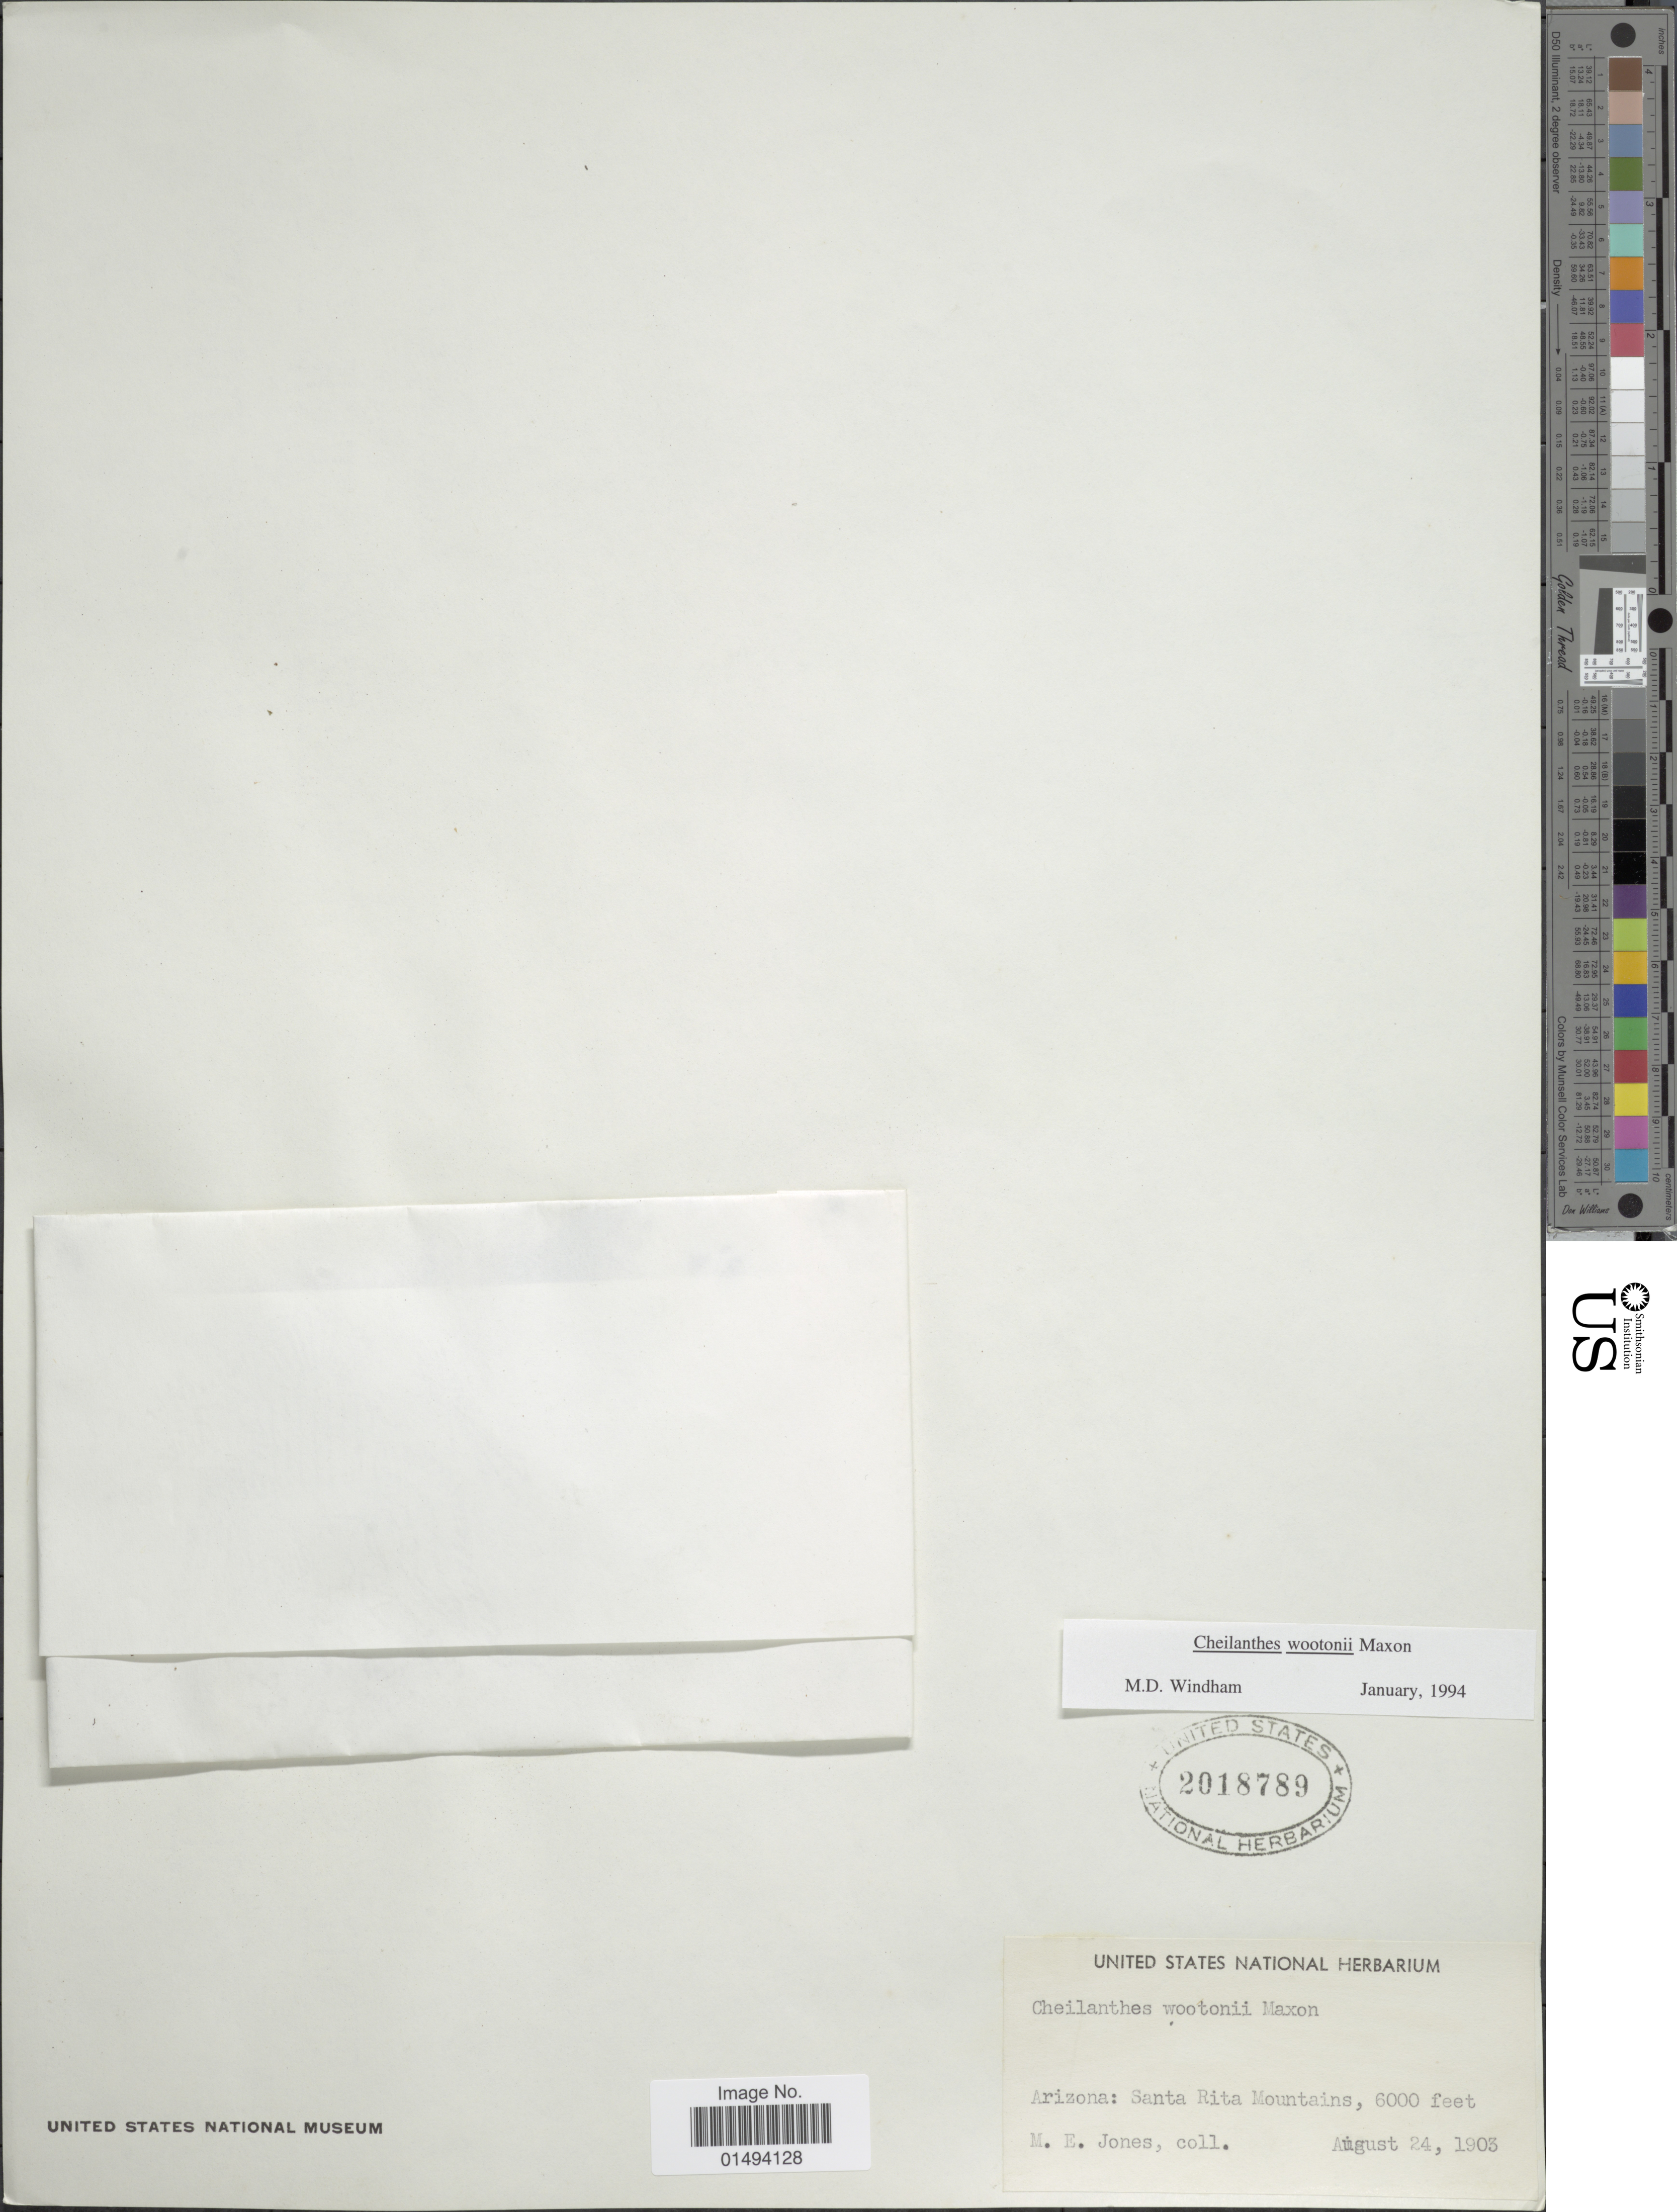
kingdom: Plantae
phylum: Tracheophyta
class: Polypodiopsida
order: Polypodiales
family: Pteridaceae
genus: Myriopteris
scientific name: Myriopteris wootonii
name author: (Maxon) Grusz & Windham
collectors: M. E. Jones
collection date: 1903-08-24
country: United States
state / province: Arizona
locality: Santa Rita Mountains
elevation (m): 1829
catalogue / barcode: US 2018789